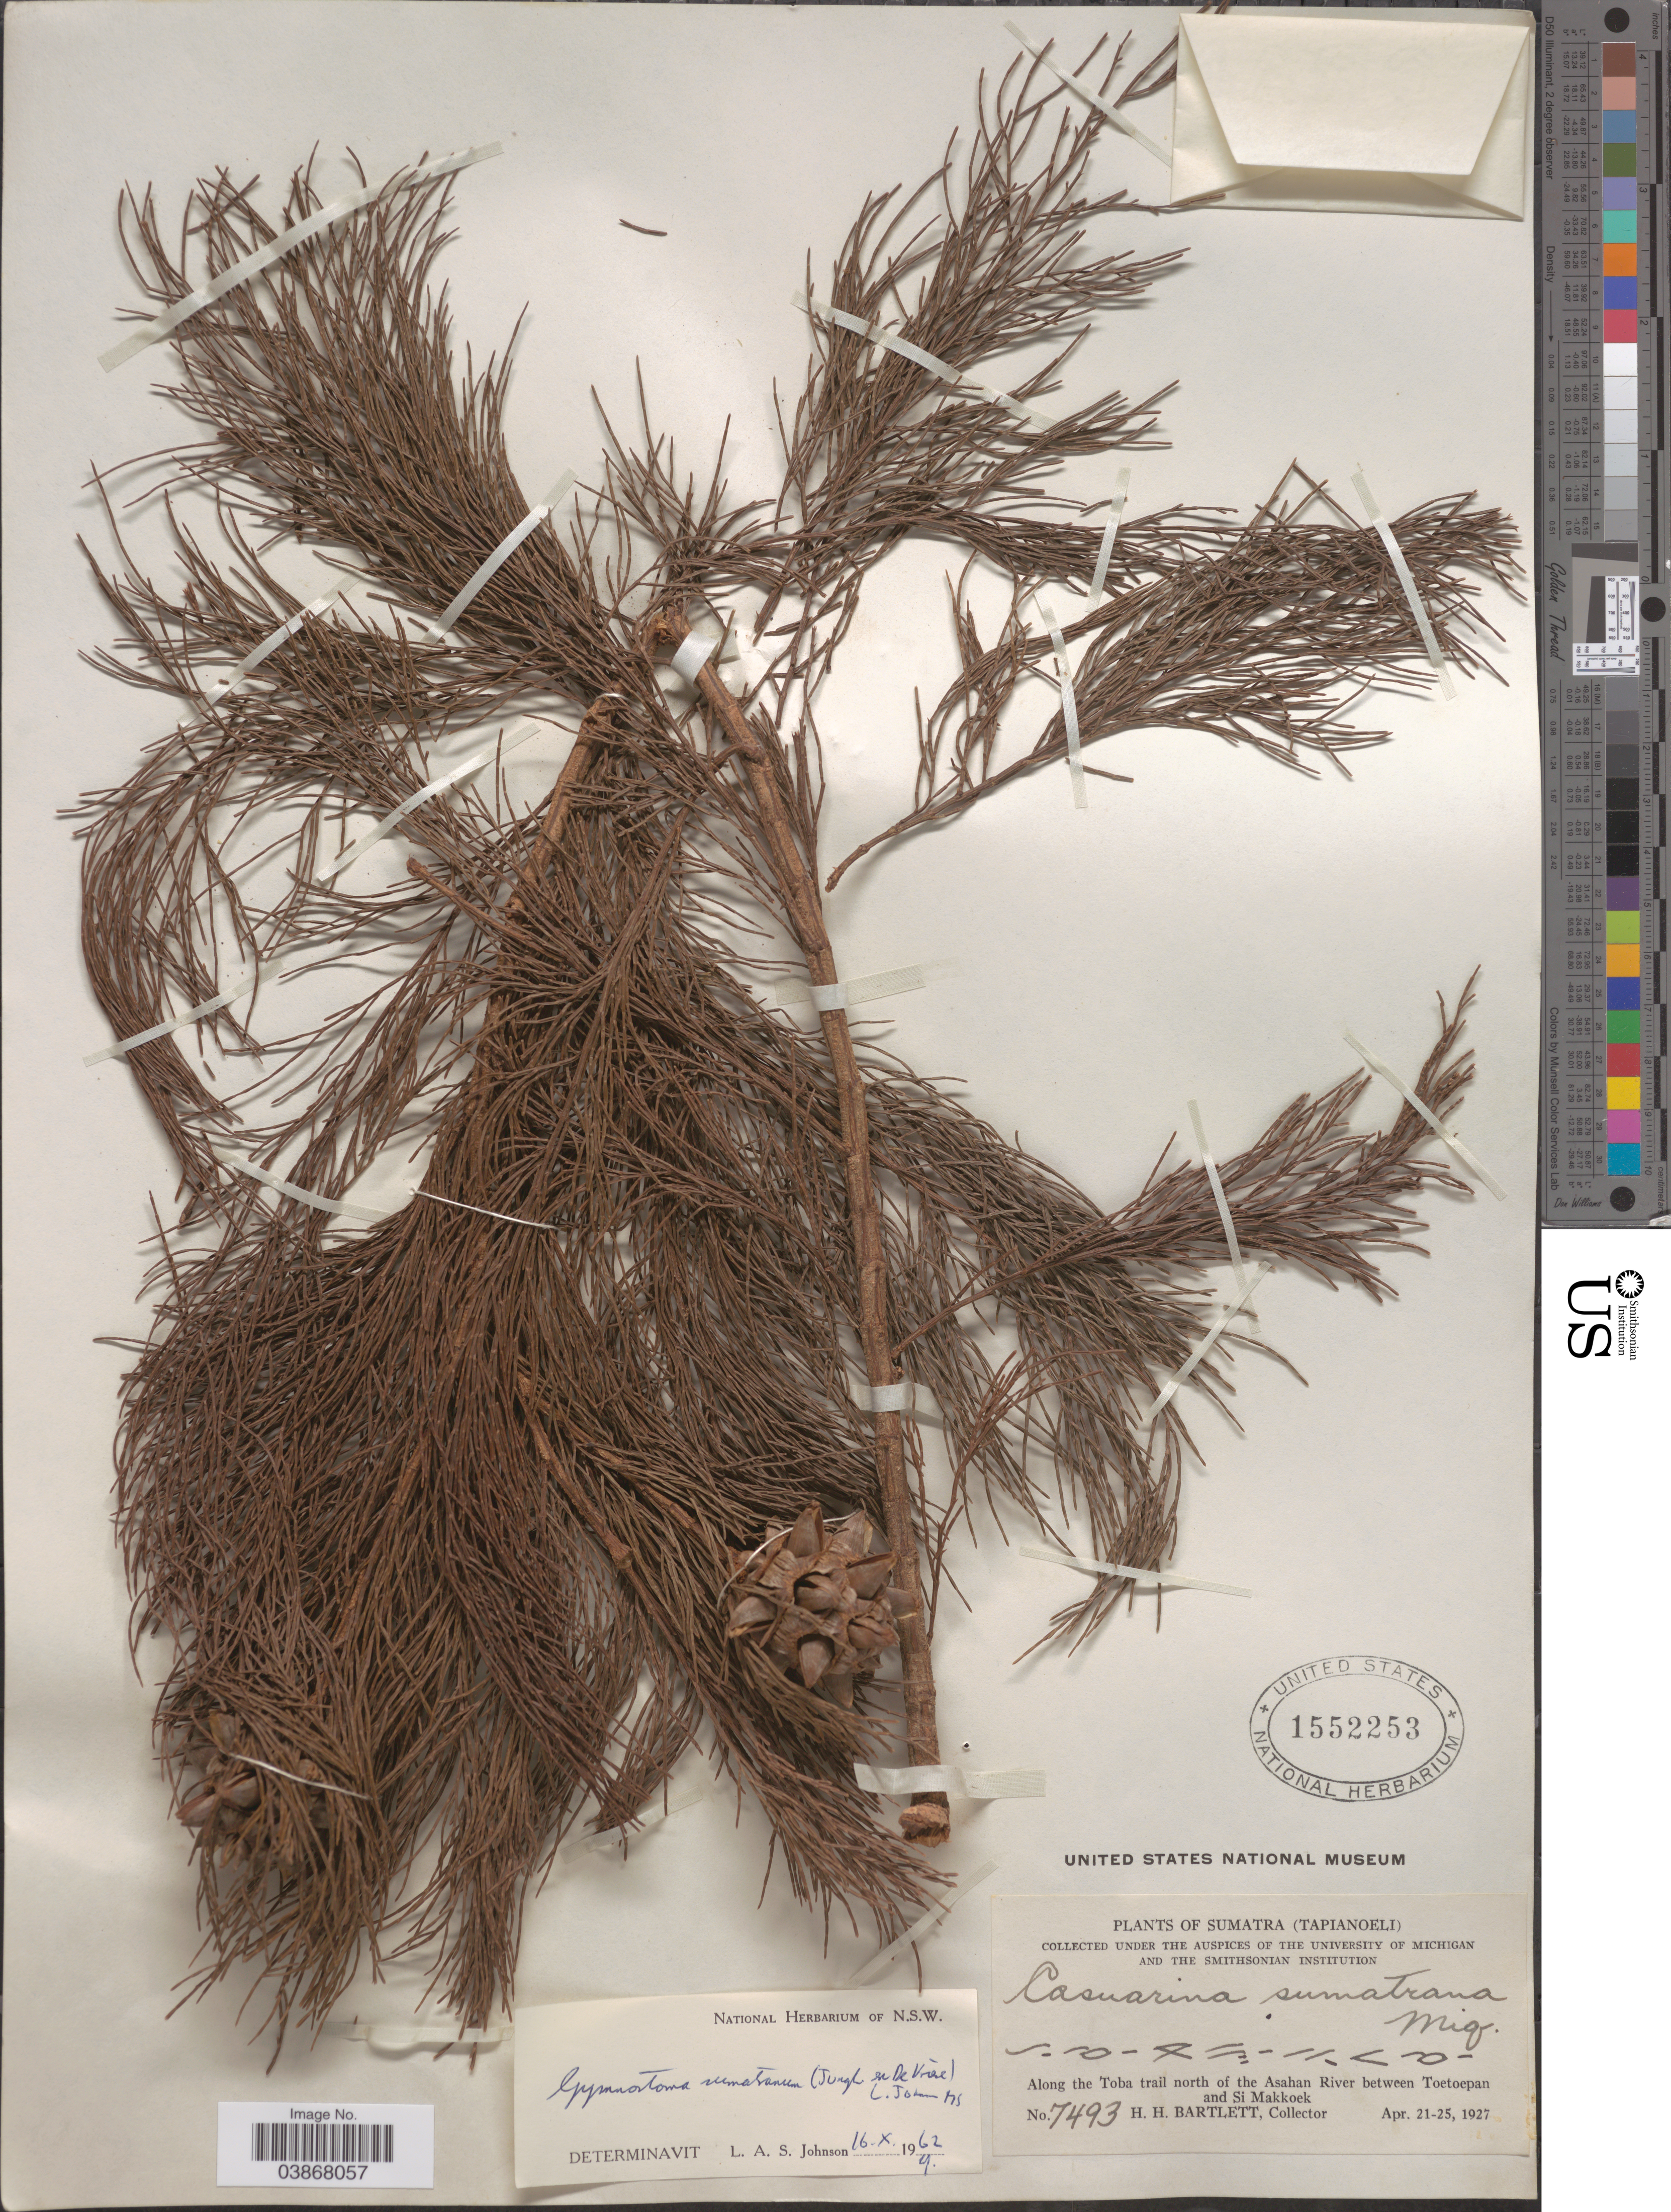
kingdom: Plantae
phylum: Tracheophyta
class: Magnoliopsida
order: Fagales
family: Casuarinaceae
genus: Gymnostoma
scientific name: Gymnostoma sumatranum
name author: (Jungh. ex de Vriese) L.A.S. Johnson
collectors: H. H. Bartlett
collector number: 7493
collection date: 1927-04-21/1927-04-25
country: Indonesia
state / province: Sumatra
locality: (Tapianoeli). Along the Toba trail north of the Asahan River between Toetoepan and Si Makkoek.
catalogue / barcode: US 1552253